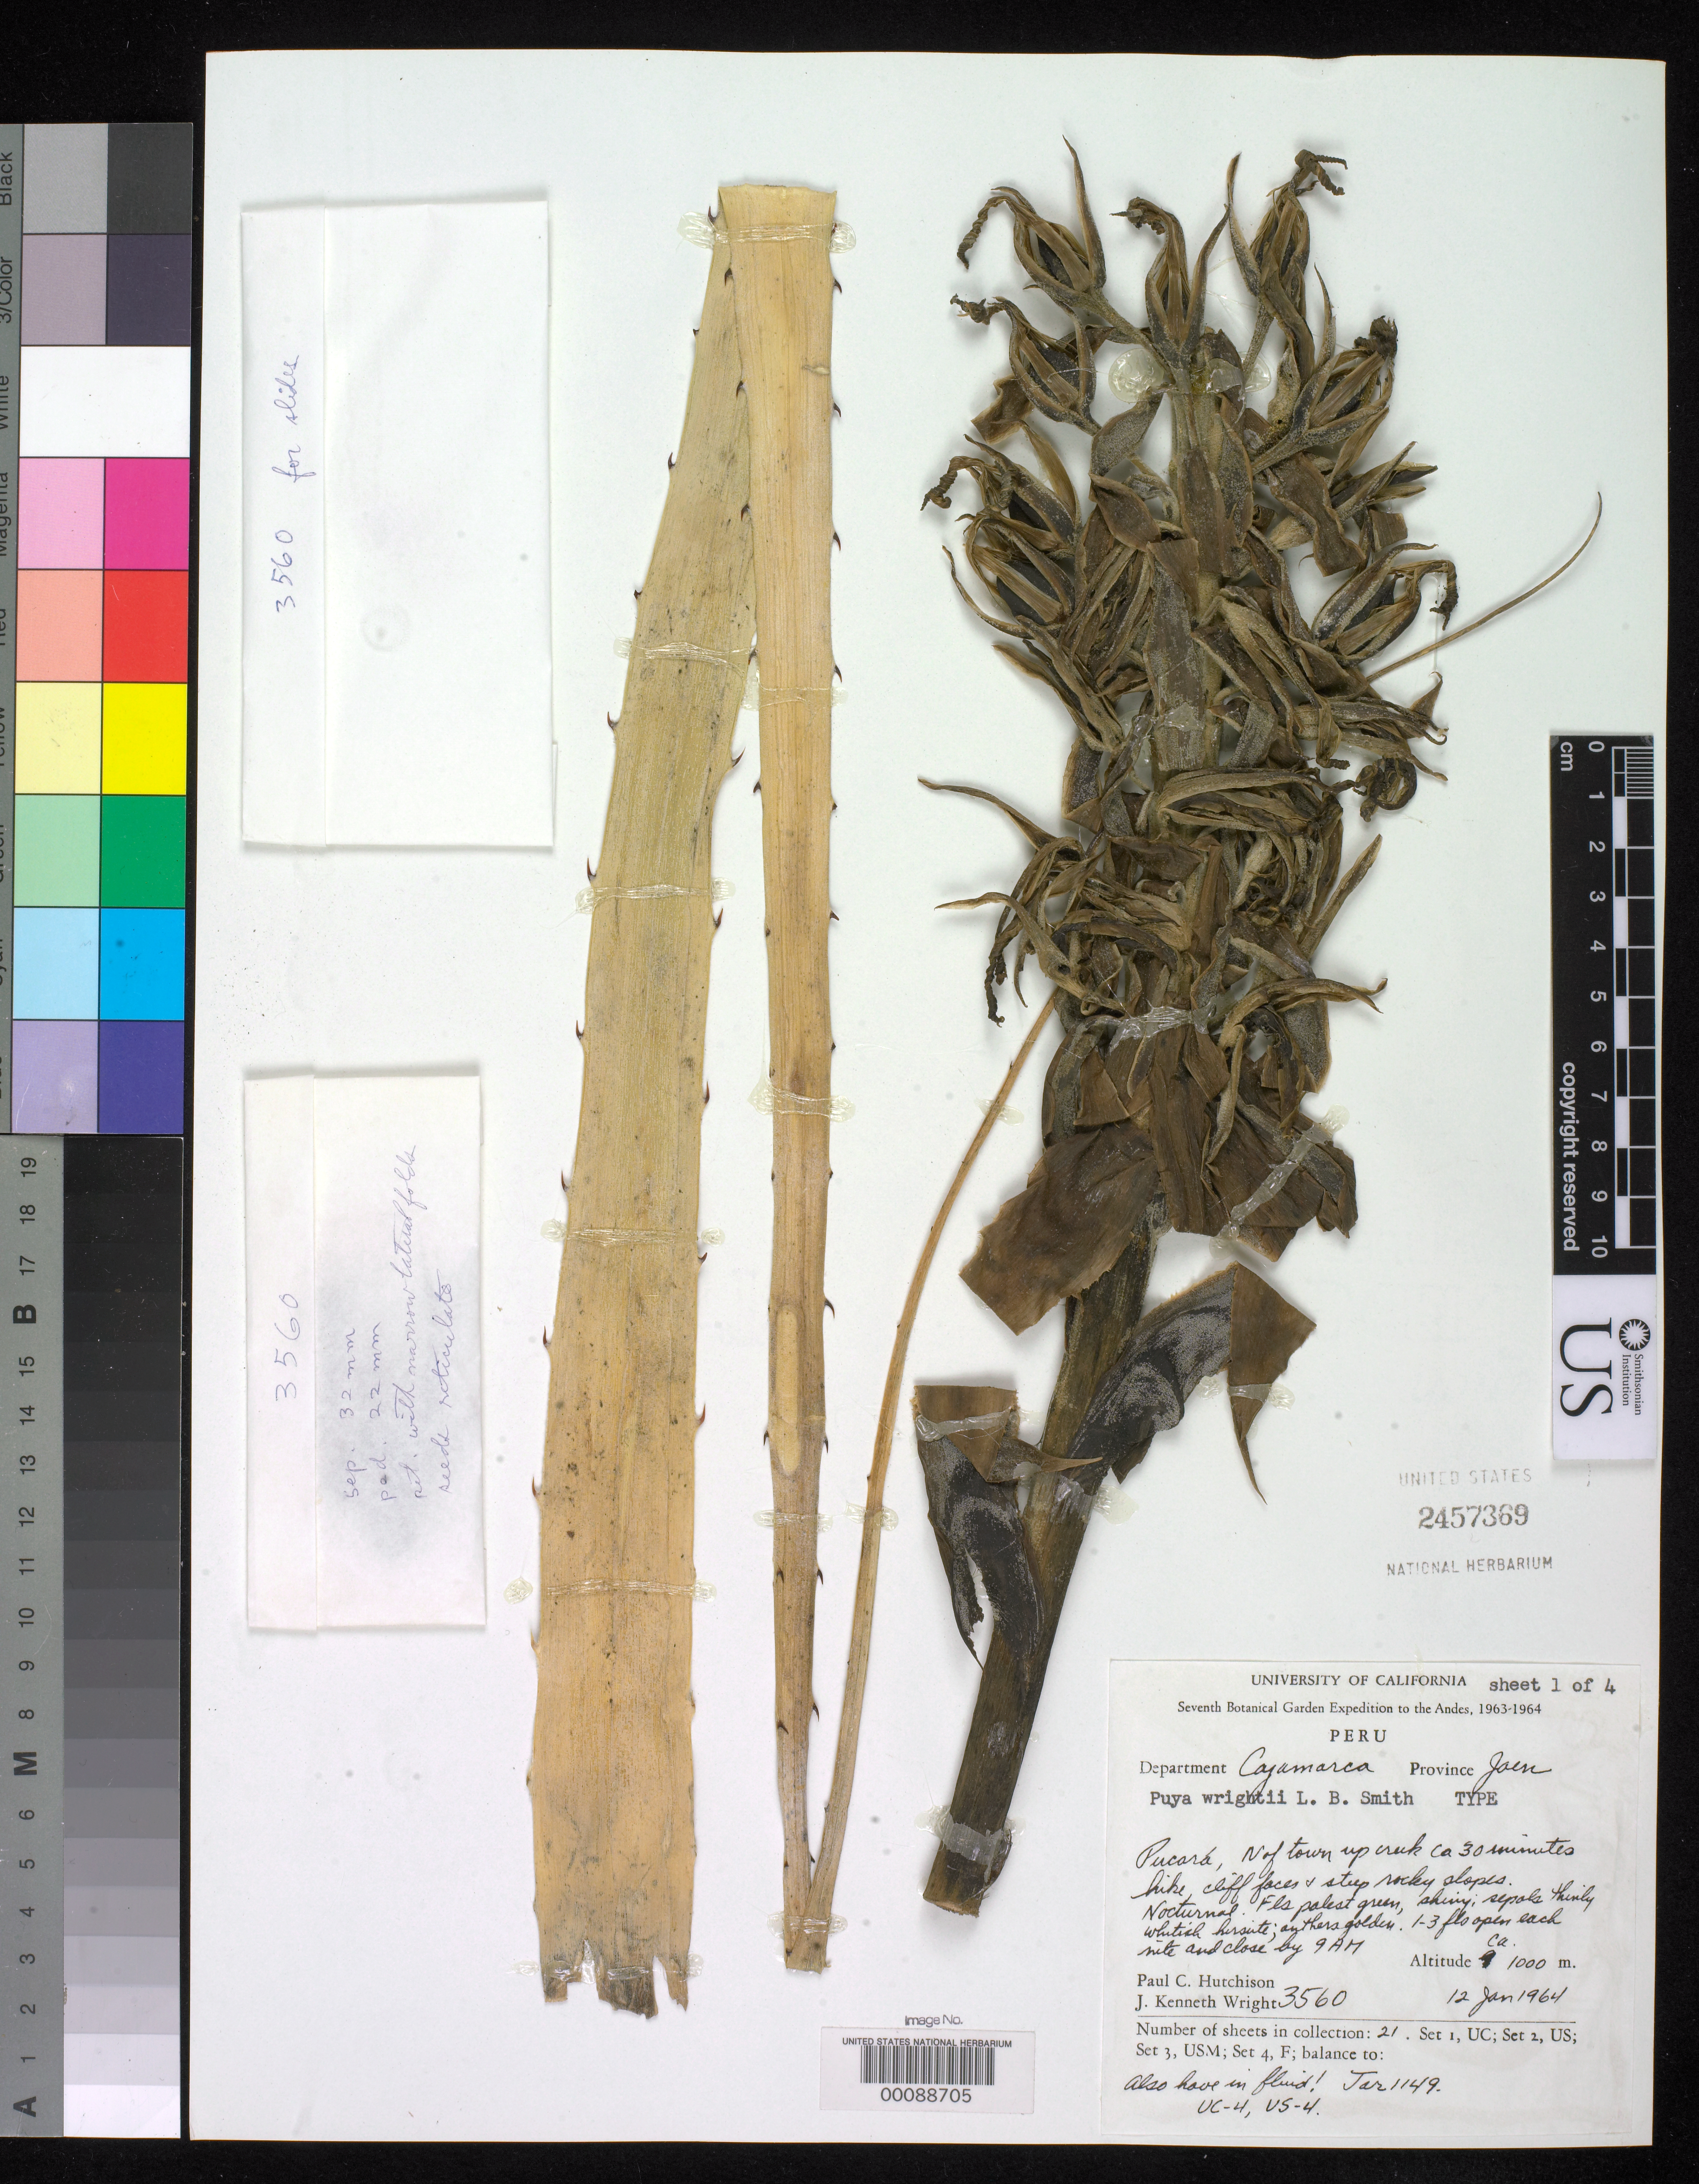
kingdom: Plantae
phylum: Tracheophyta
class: Liliopsida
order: Poales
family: Bromeliaceae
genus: Puya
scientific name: Puya wrightii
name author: L.B. Sm.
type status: Holotype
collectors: P. C. Hutchison & J. K. Wright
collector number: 3560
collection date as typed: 12 Jan 1964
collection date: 1964-01-12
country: Peru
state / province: Cajamarca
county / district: Jaén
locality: north of Pucará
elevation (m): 1000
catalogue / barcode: US 2457369